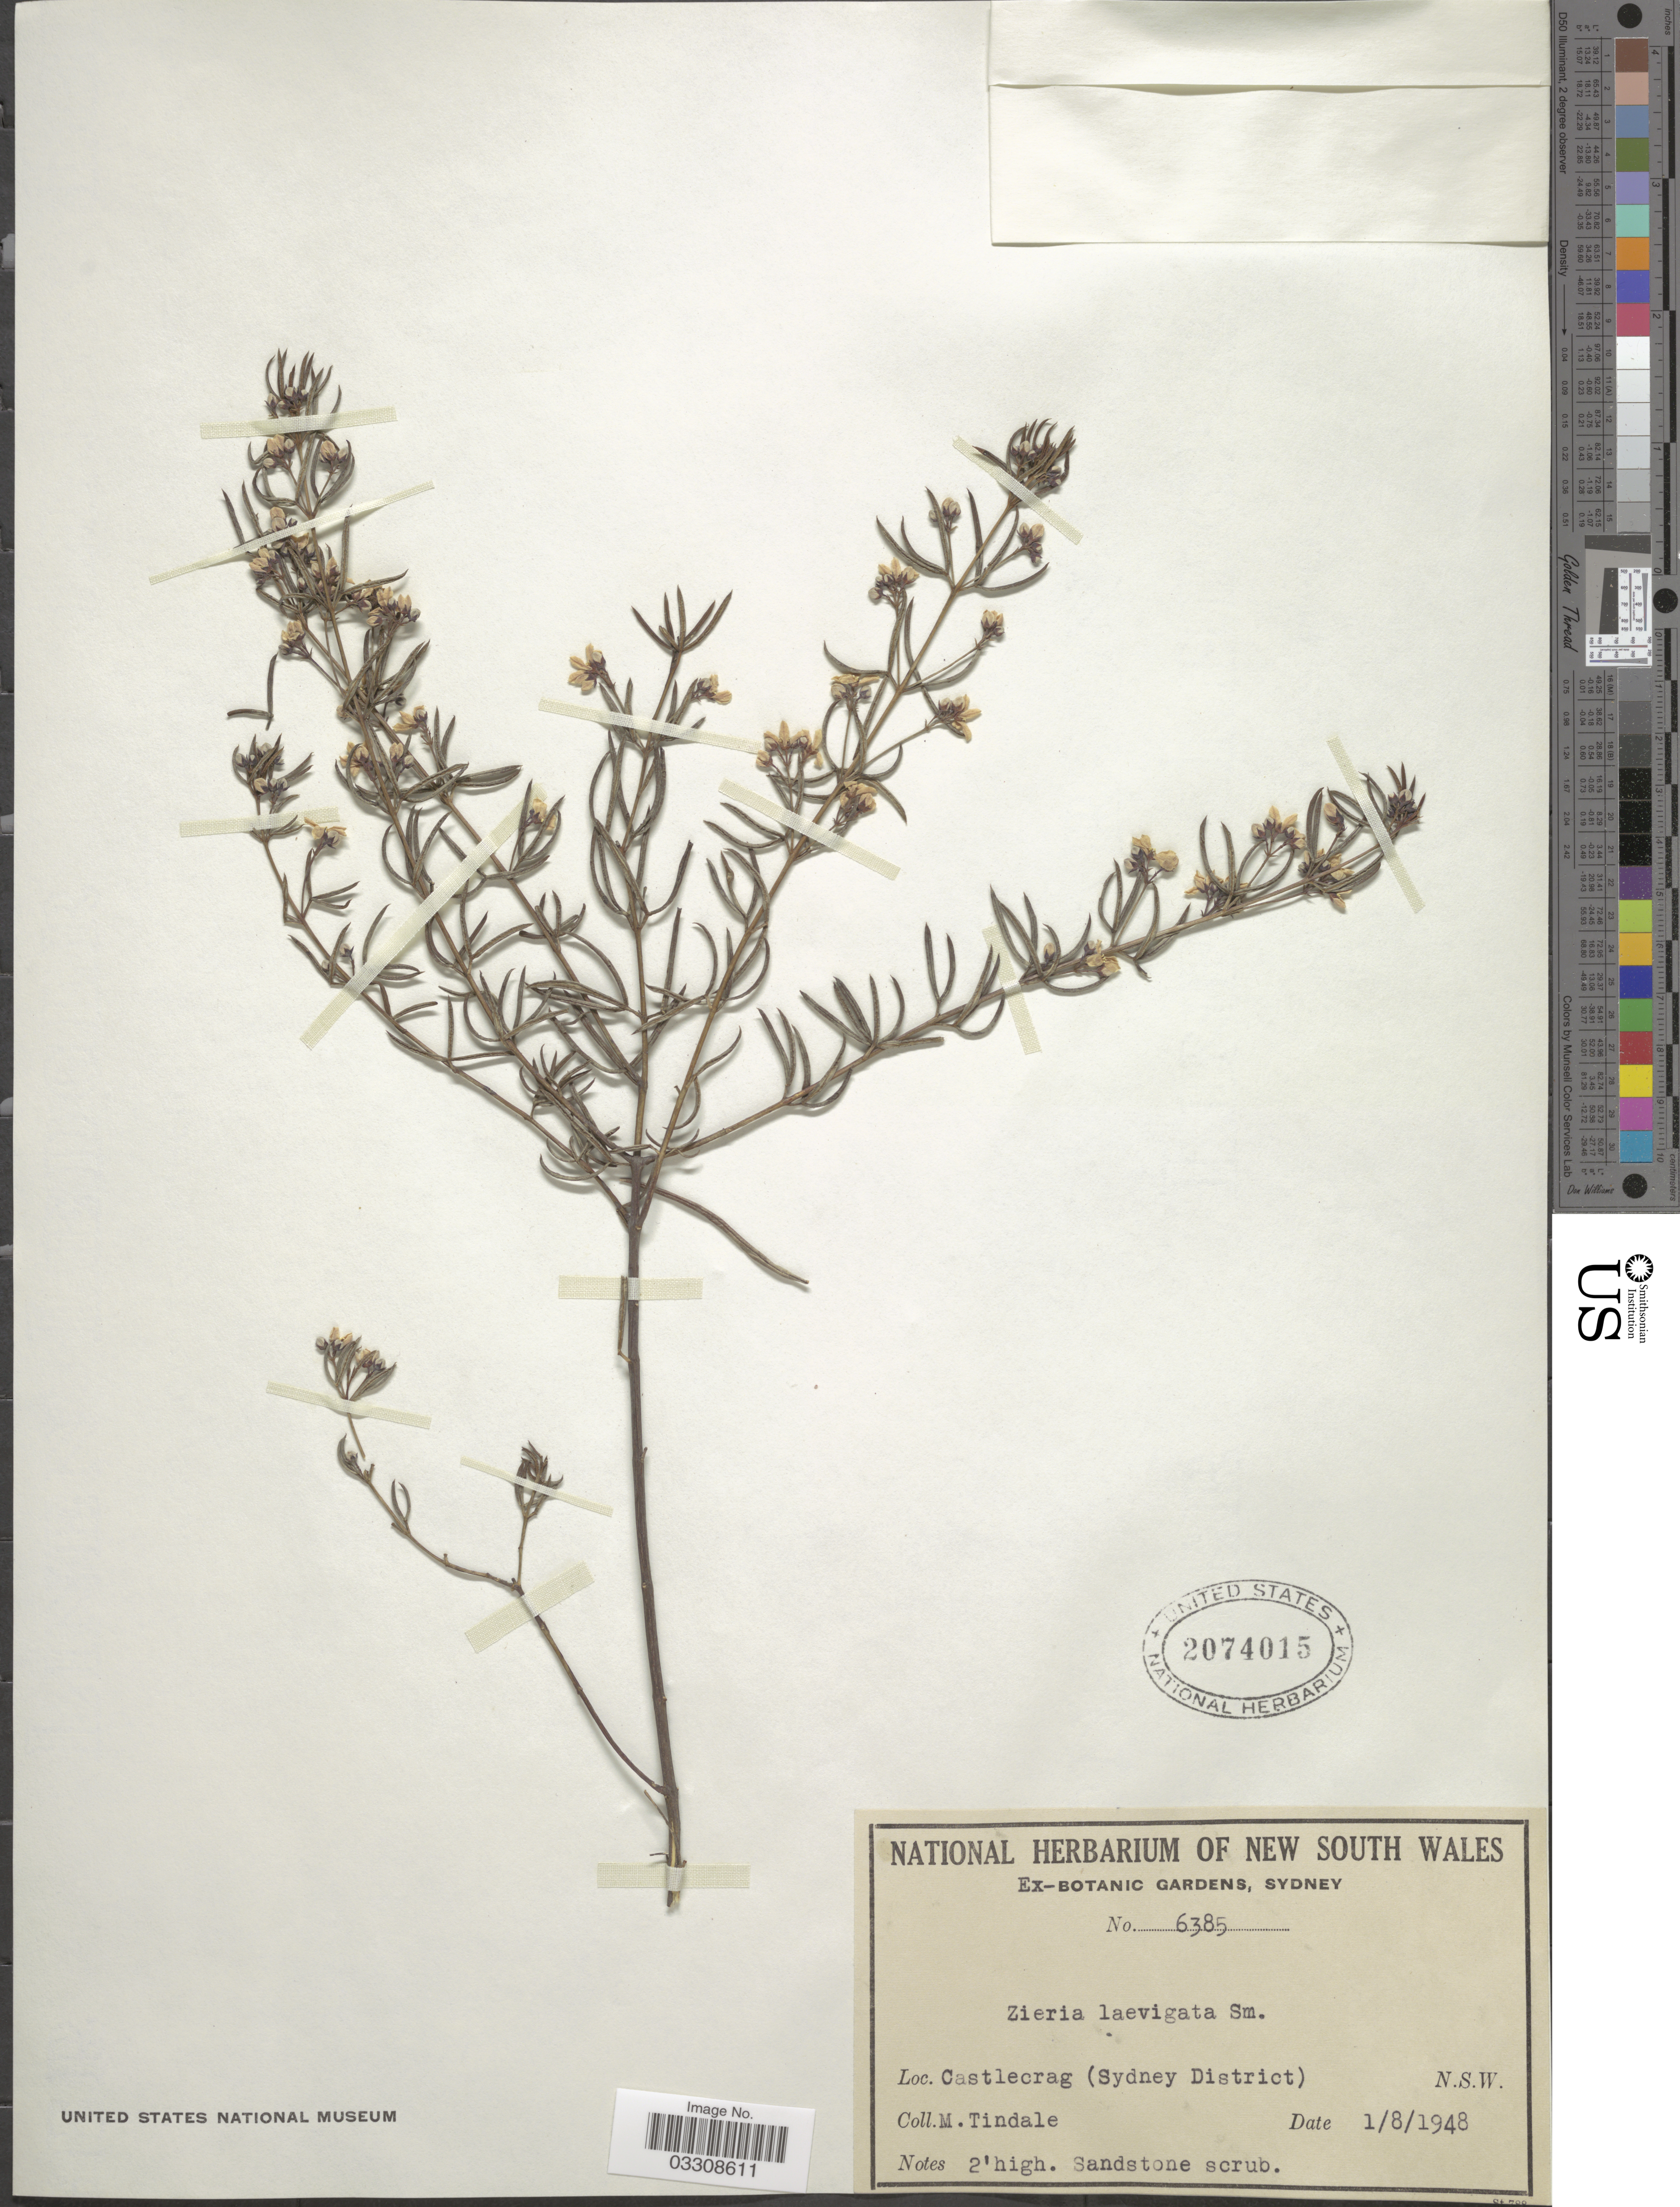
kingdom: Plantae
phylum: Tracheophyta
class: Magnoliopsida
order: Sapindales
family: Rutaceae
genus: Zieria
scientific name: Zieria laevigata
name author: Sm.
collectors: M. D. Tindale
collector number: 6385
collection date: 1948-08-01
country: Australia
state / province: New South Wales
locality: Castlecrag (Sydney District).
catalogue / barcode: US 2074015